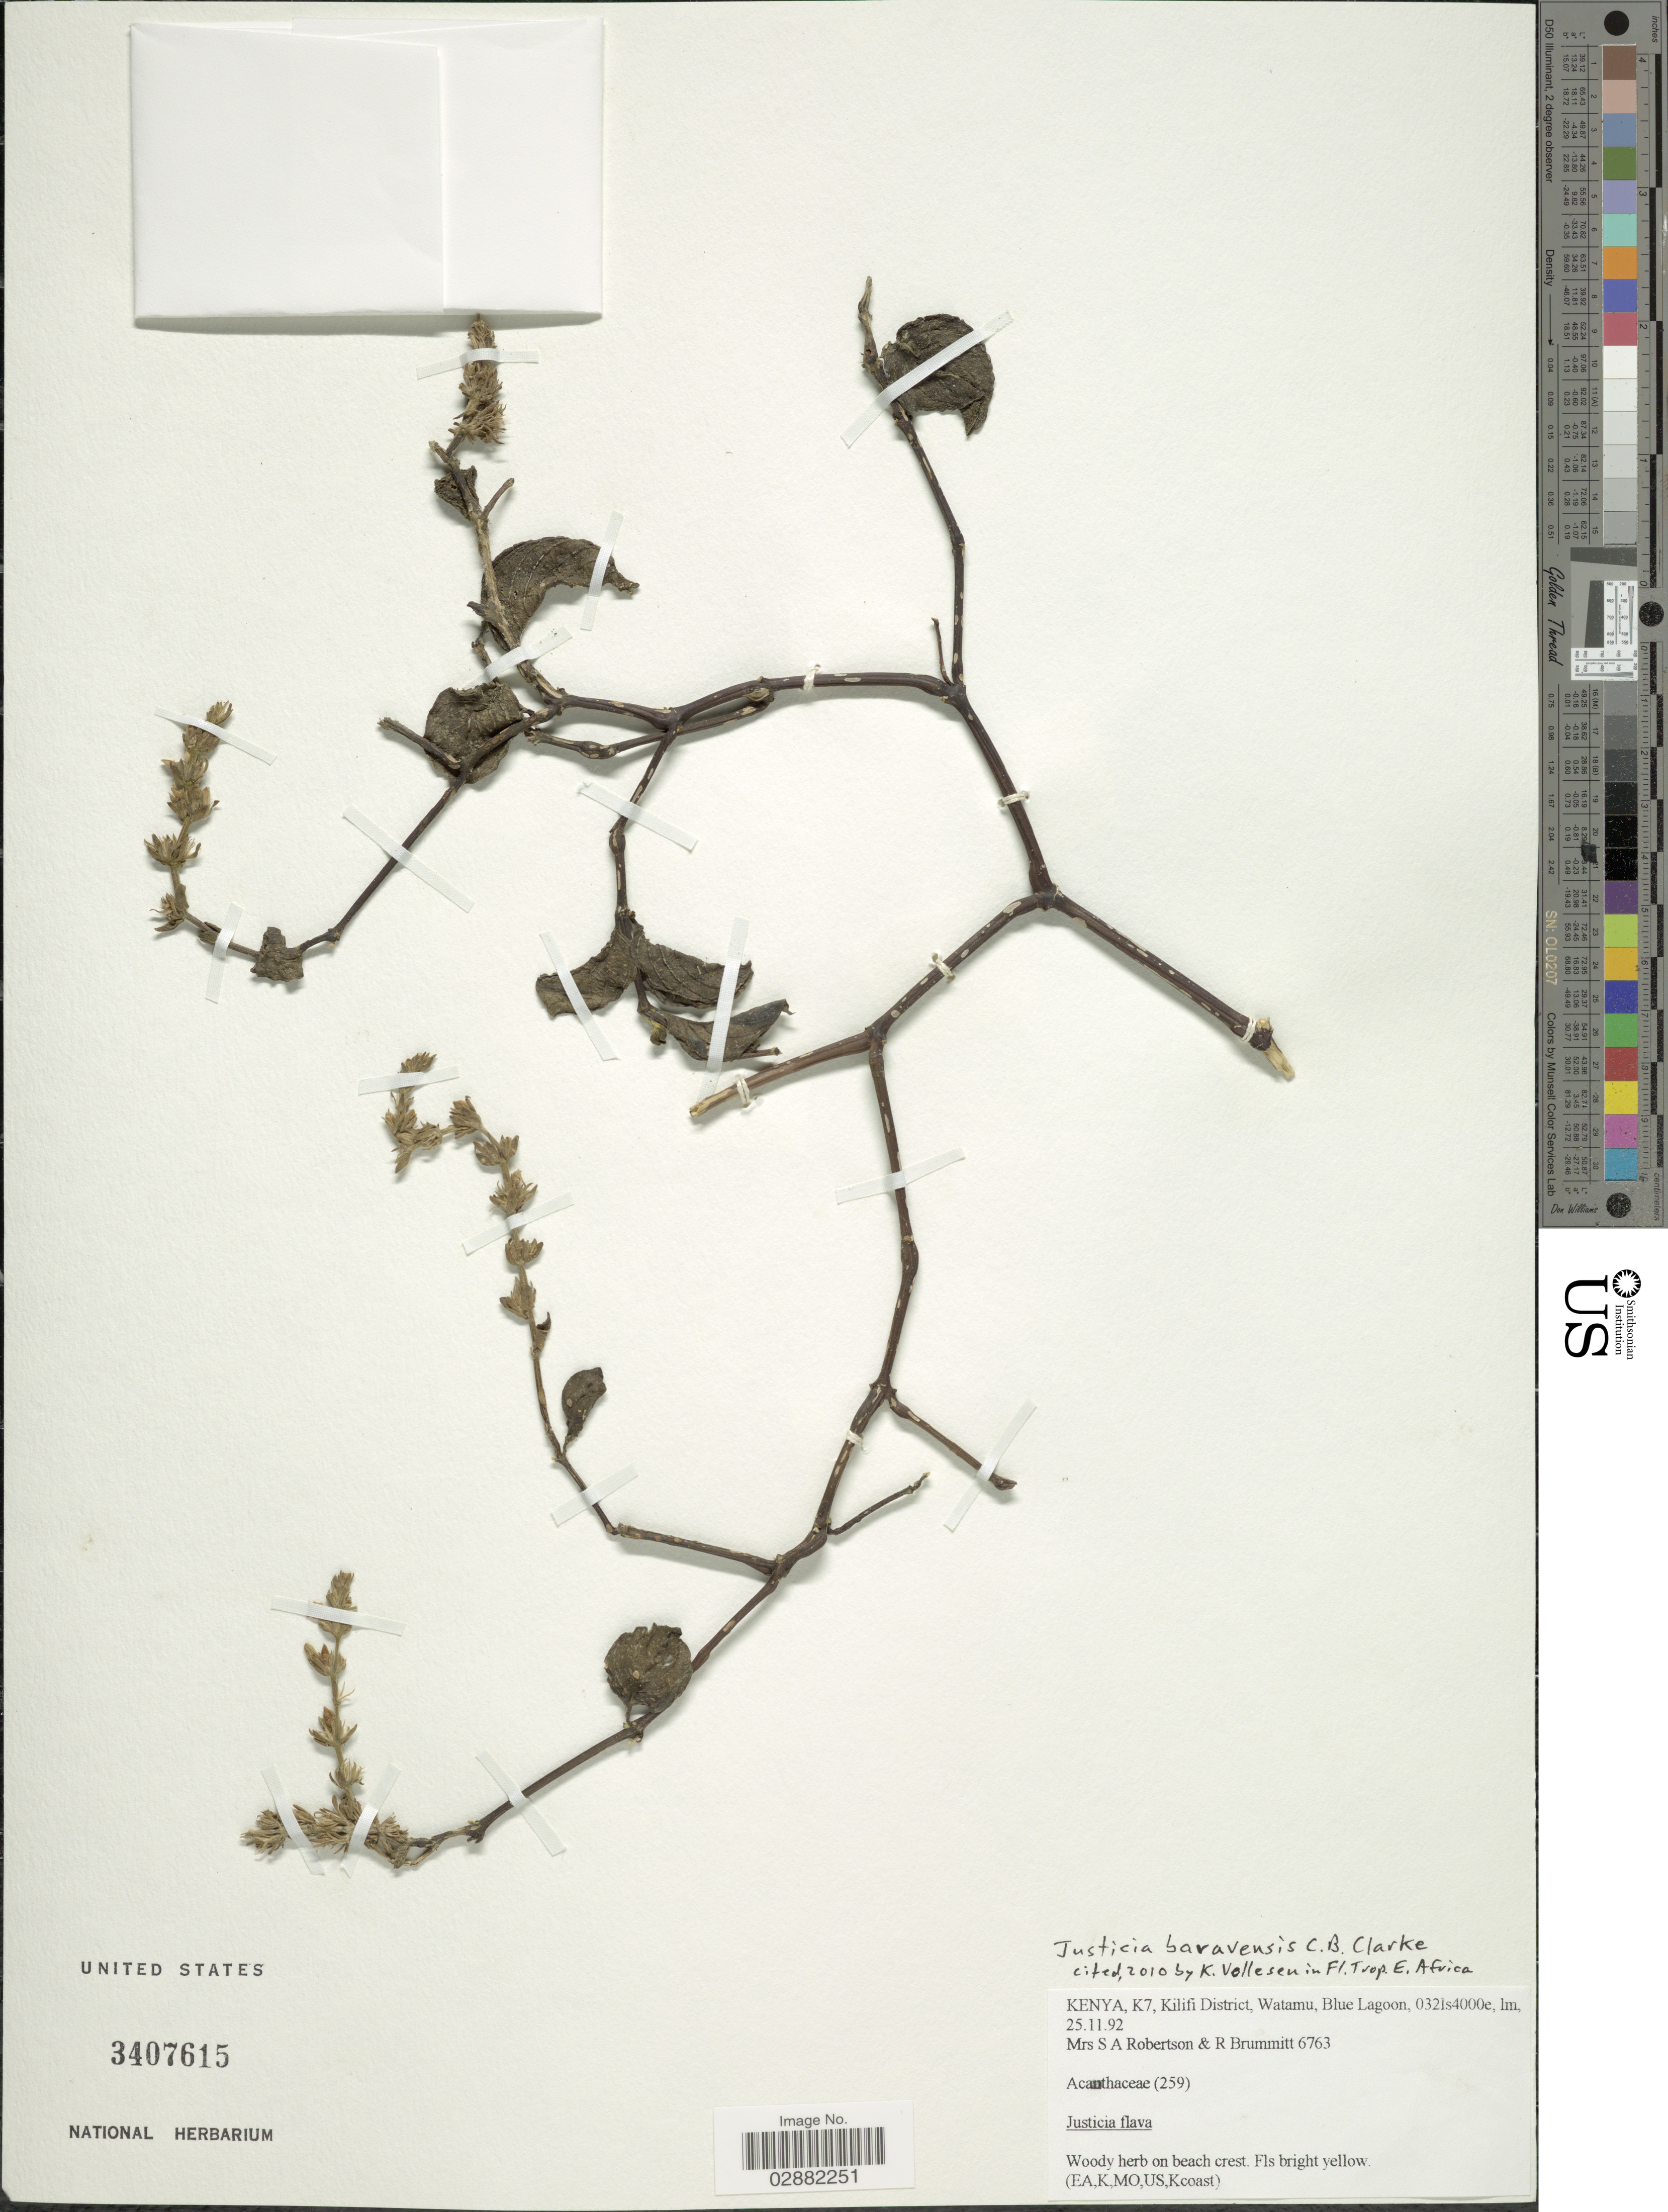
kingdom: Plantae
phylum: Tracheophyta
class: Magnoliopsida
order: Lamiales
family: Acanthaceae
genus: Justicia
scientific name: Justicia baravensis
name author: C.B. Clarke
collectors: S. Robertson & R. K. Brummitt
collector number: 6763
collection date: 1992-11-25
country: Kenya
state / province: Kilifi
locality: K7, Kilifi District, Watamu, Blue Lagoon.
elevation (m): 1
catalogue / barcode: US 3407615